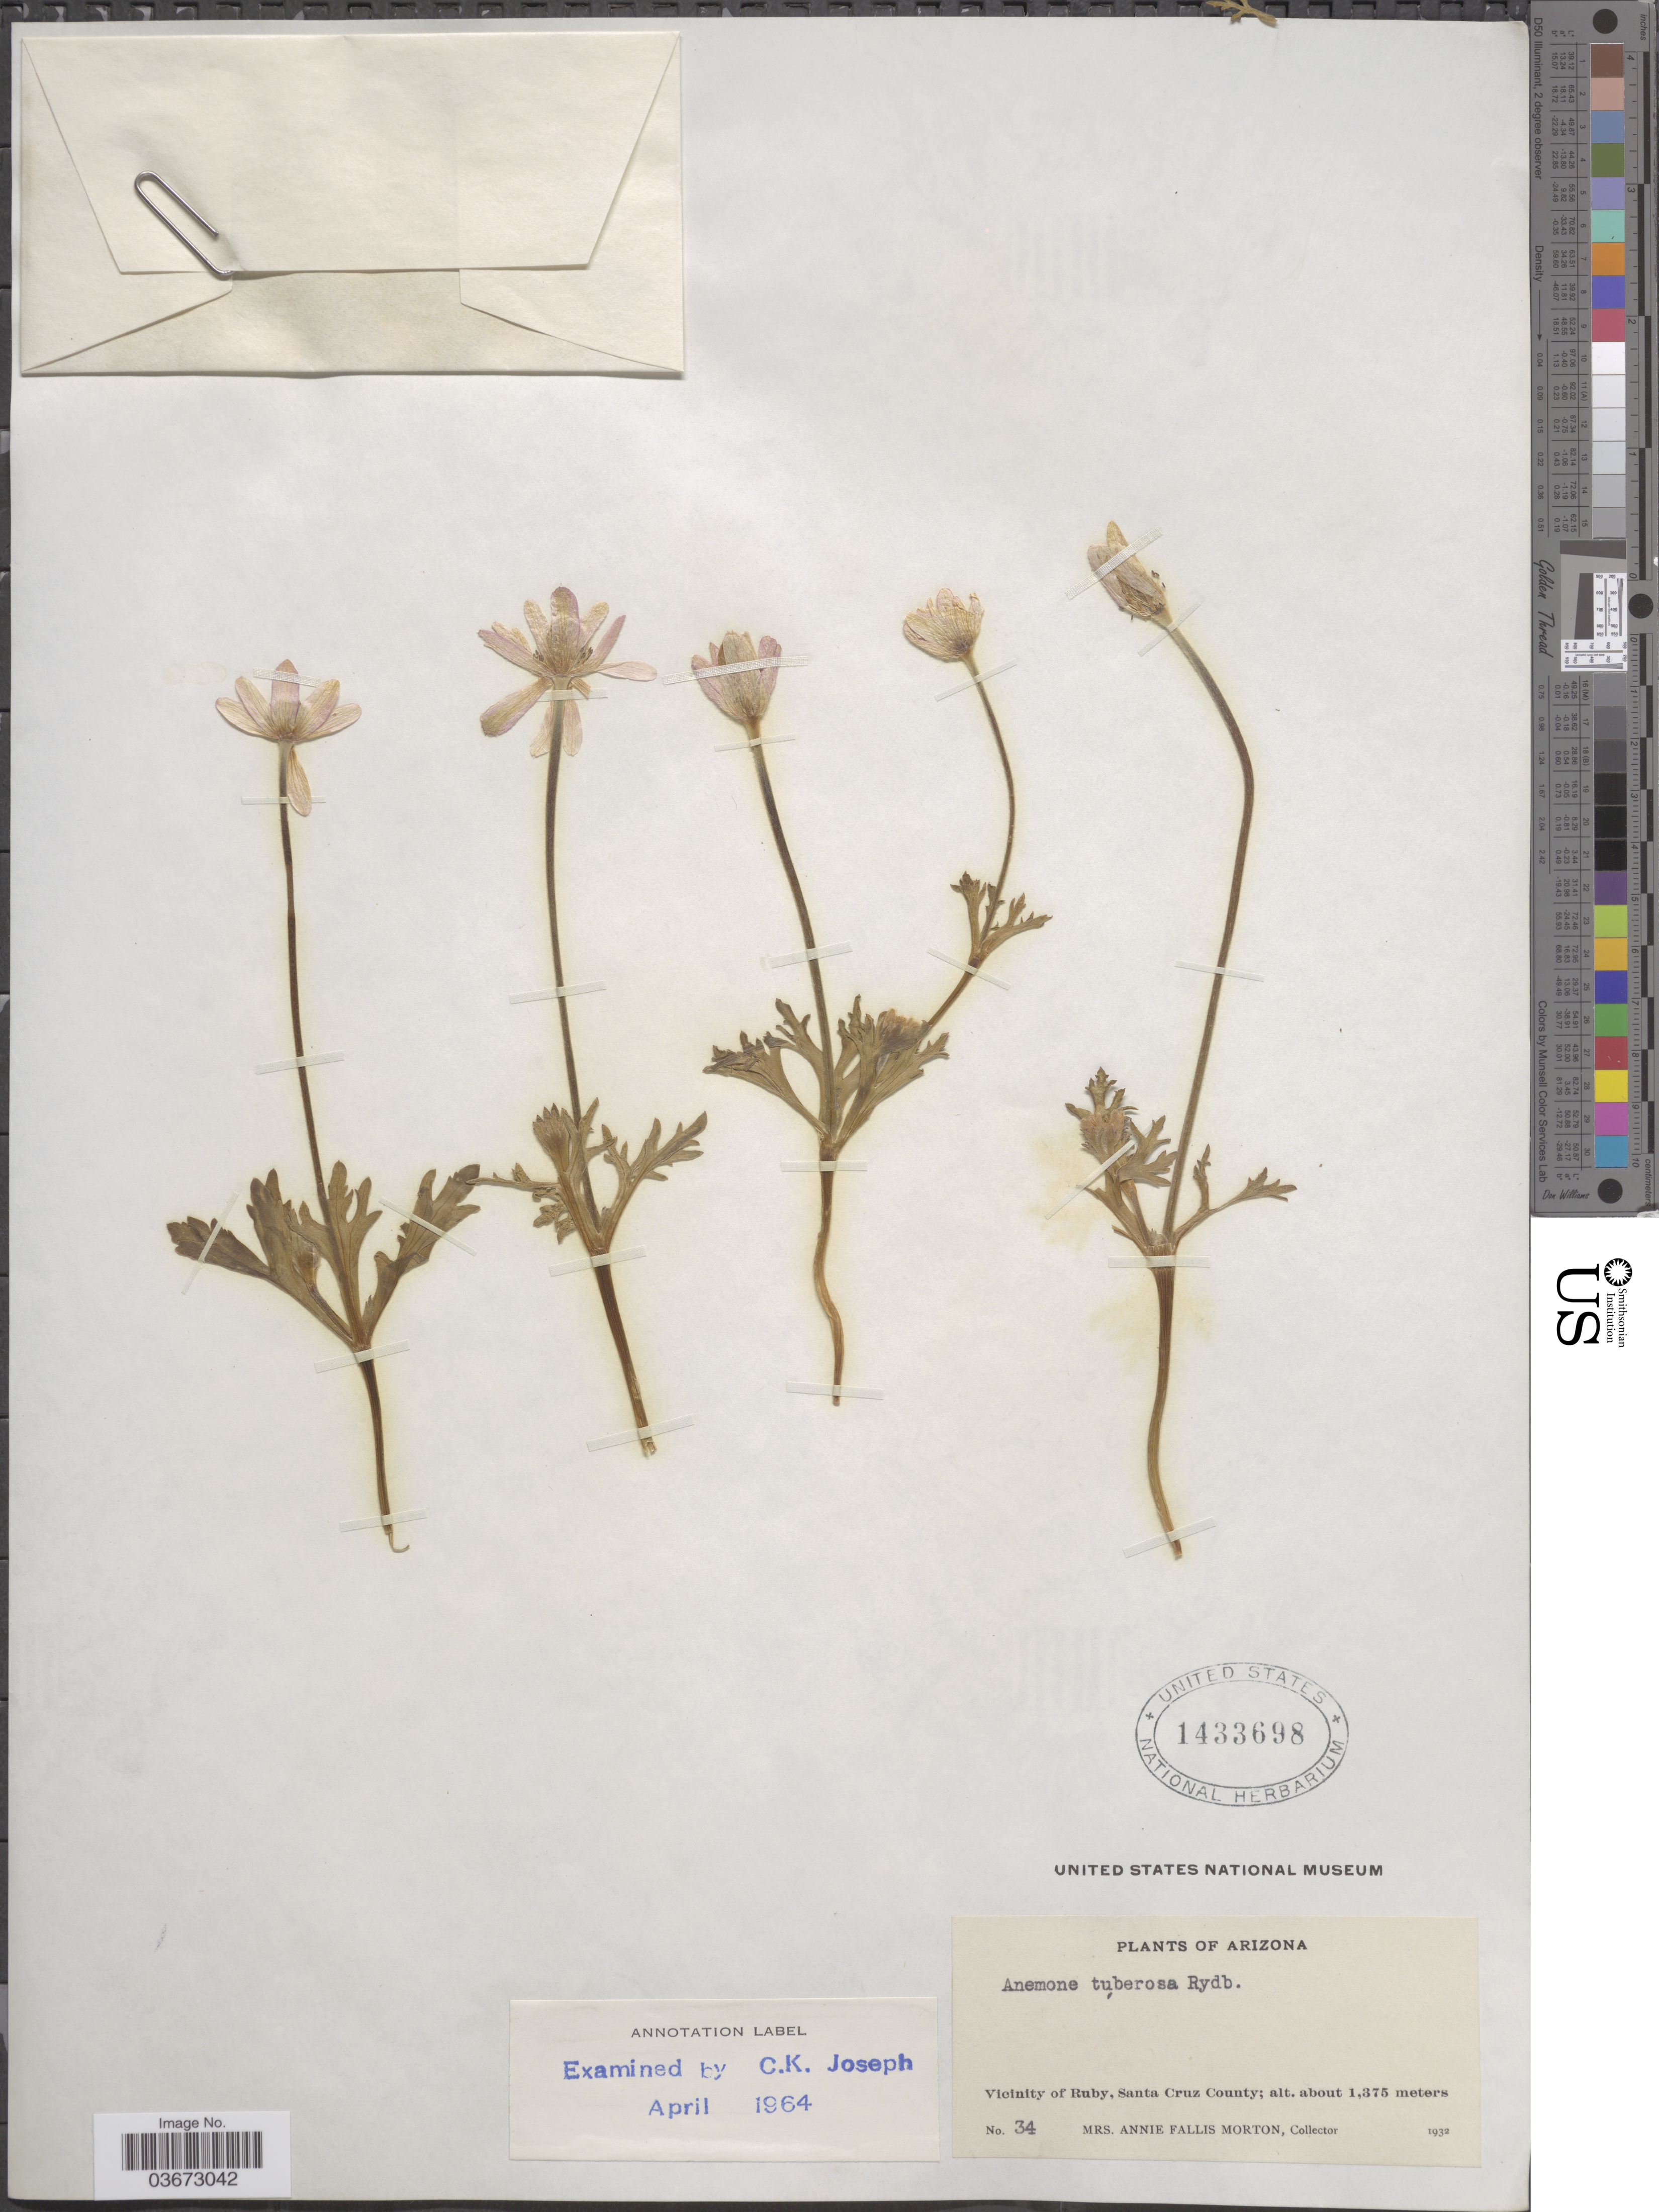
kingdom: Plantae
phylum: Tracheophyta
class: Magnoliopsida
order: Ranunculales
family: Ranunculaceae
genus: Anemone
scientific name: Anemone tuberosa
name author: Rydb.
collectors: A. F. Morton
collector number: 34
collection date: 1932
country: United States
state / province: Arizona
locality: Vicinity of Ruby, Santa Cruz County.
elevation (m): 1375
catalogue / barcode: US 1433698